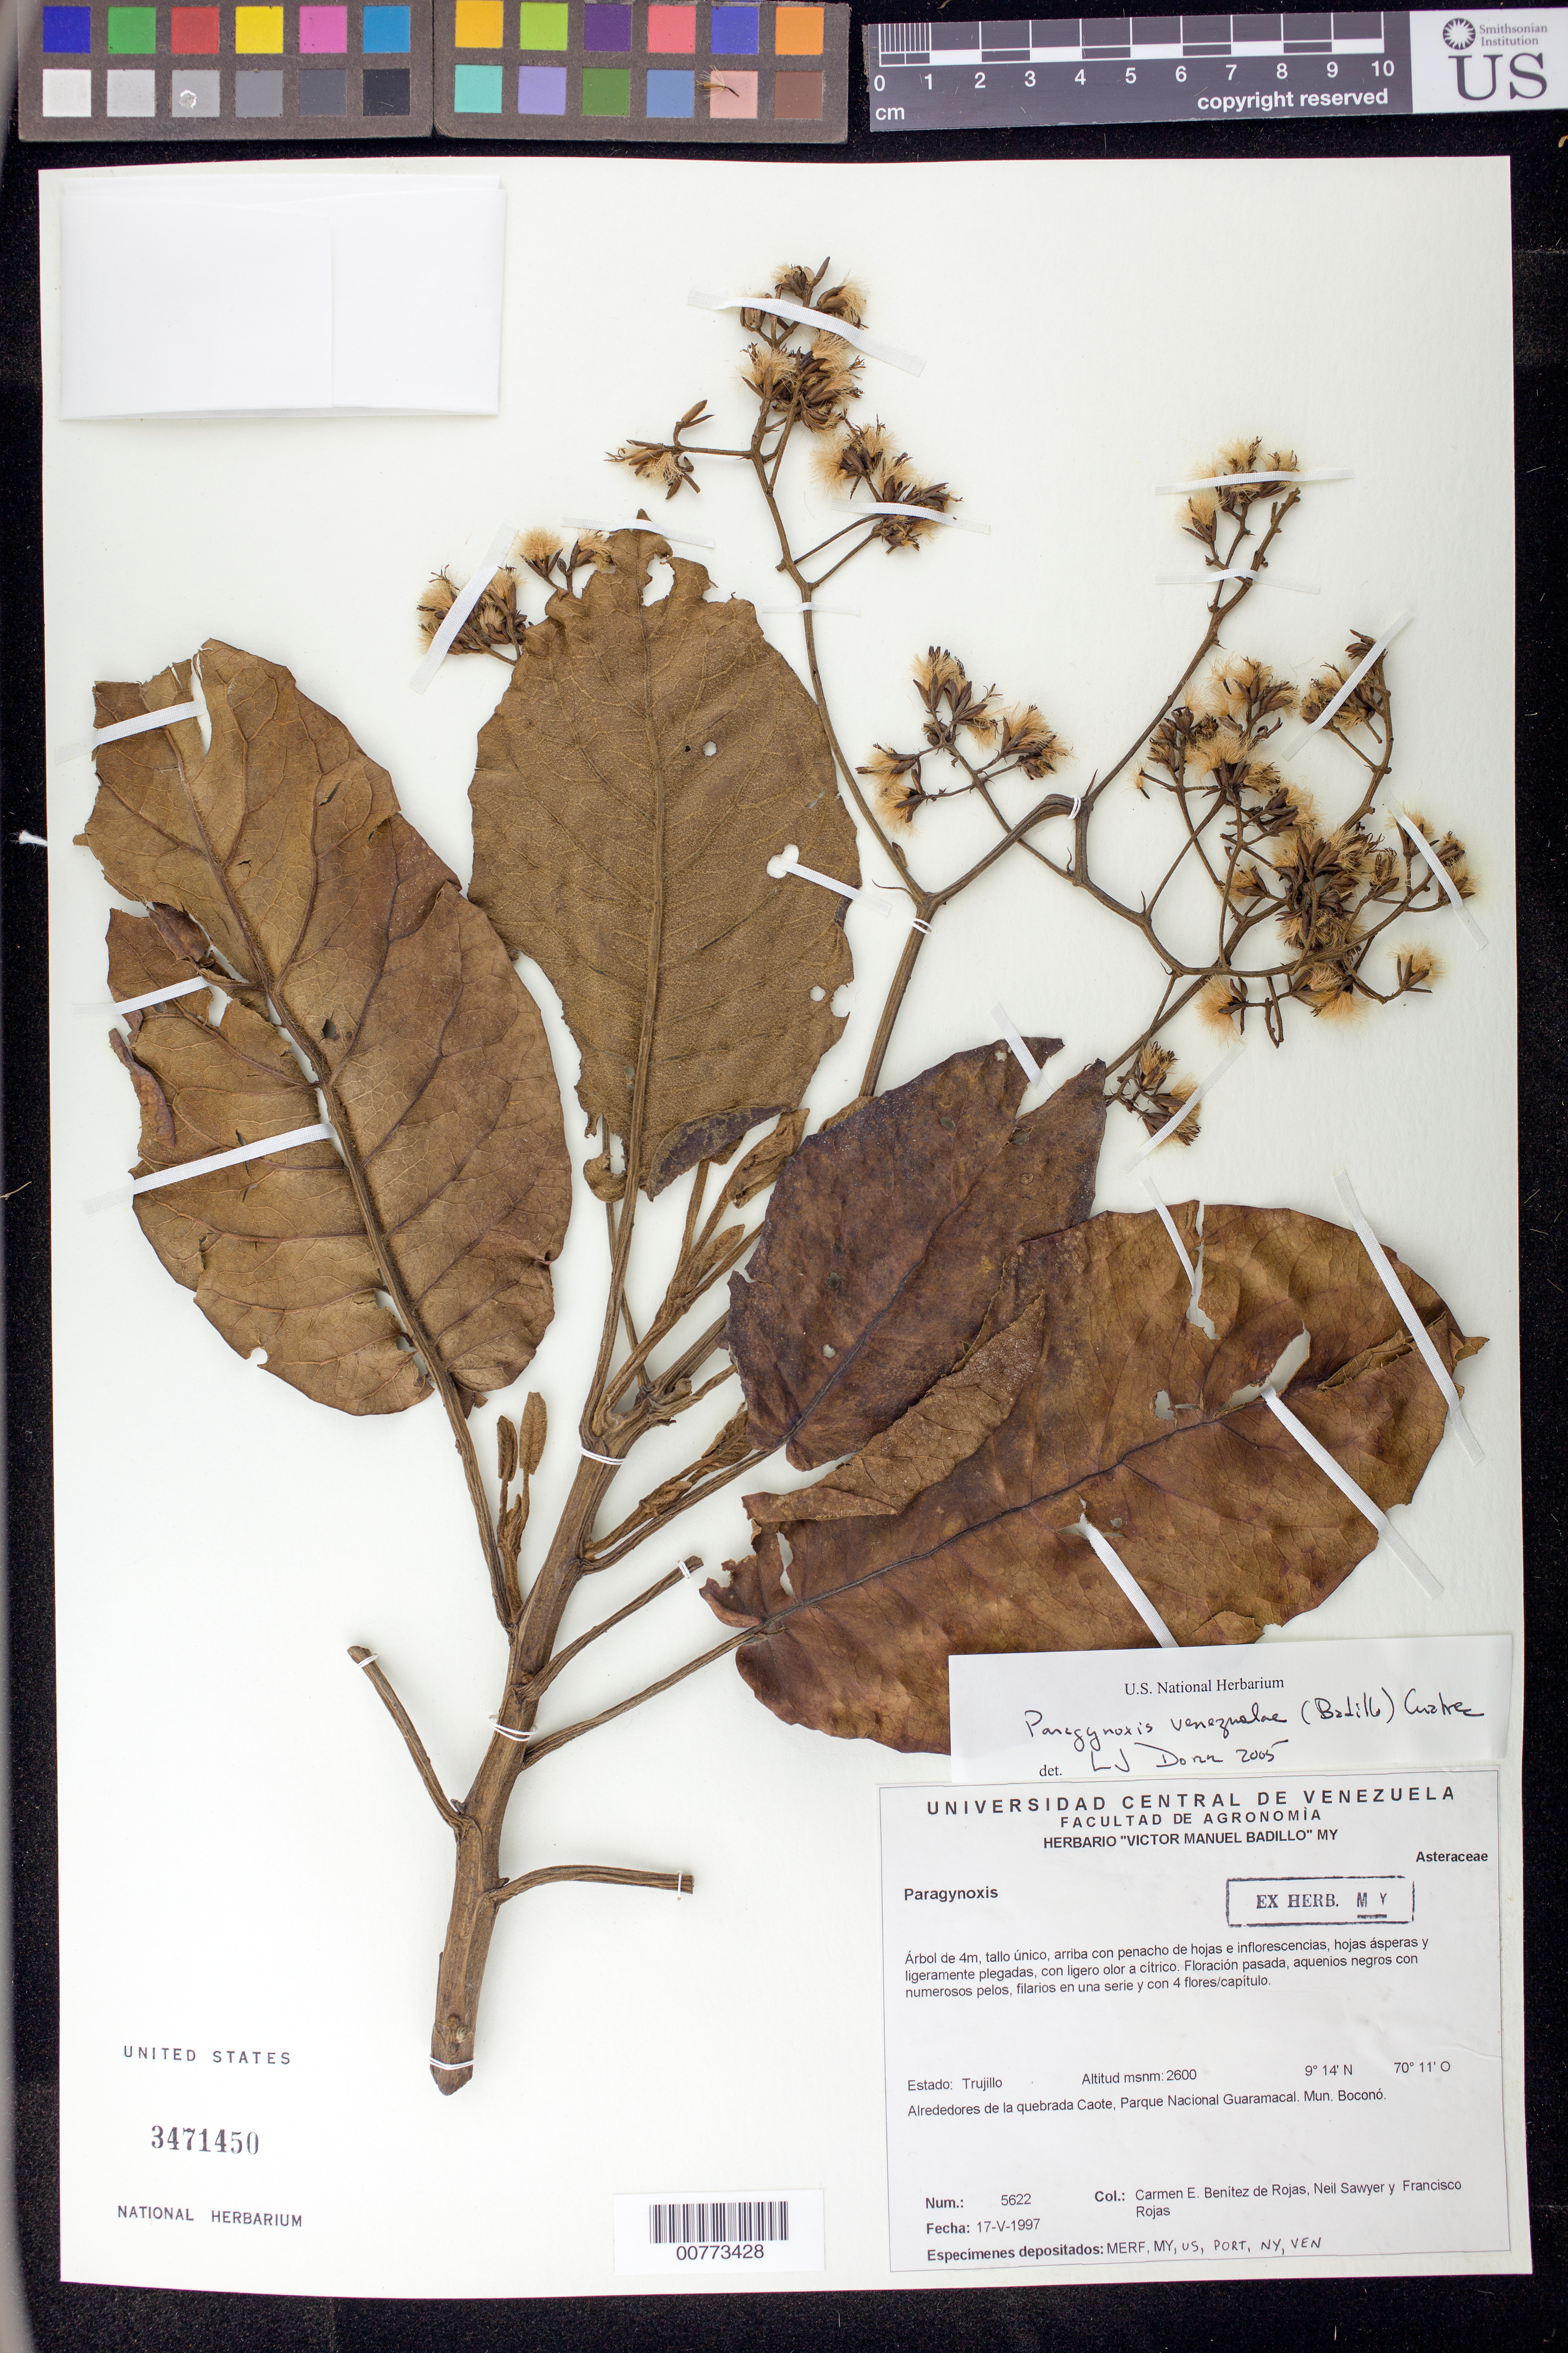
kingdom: Plantae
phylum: Tracheophyta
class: Magnoliopsida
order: Asterales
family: Asteraceae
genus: Paragynoxys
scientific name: Paragynoxys venezuelae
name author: (V.M. Badillo) Cuatrec.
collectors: C. E. Benítez de Rojas, N. W. Sawyer & F. Rojas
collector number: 5622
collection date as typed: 17 May 1997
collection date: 1997-05-17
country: Venezuela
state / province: Trujillo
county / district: Boconó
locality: Parque Nacional Guaramacal, alrededores de la quebrada Caote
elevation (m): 2600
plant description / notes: MERF, MY, NY, PORT, US, VEN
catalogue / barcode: US 3471450